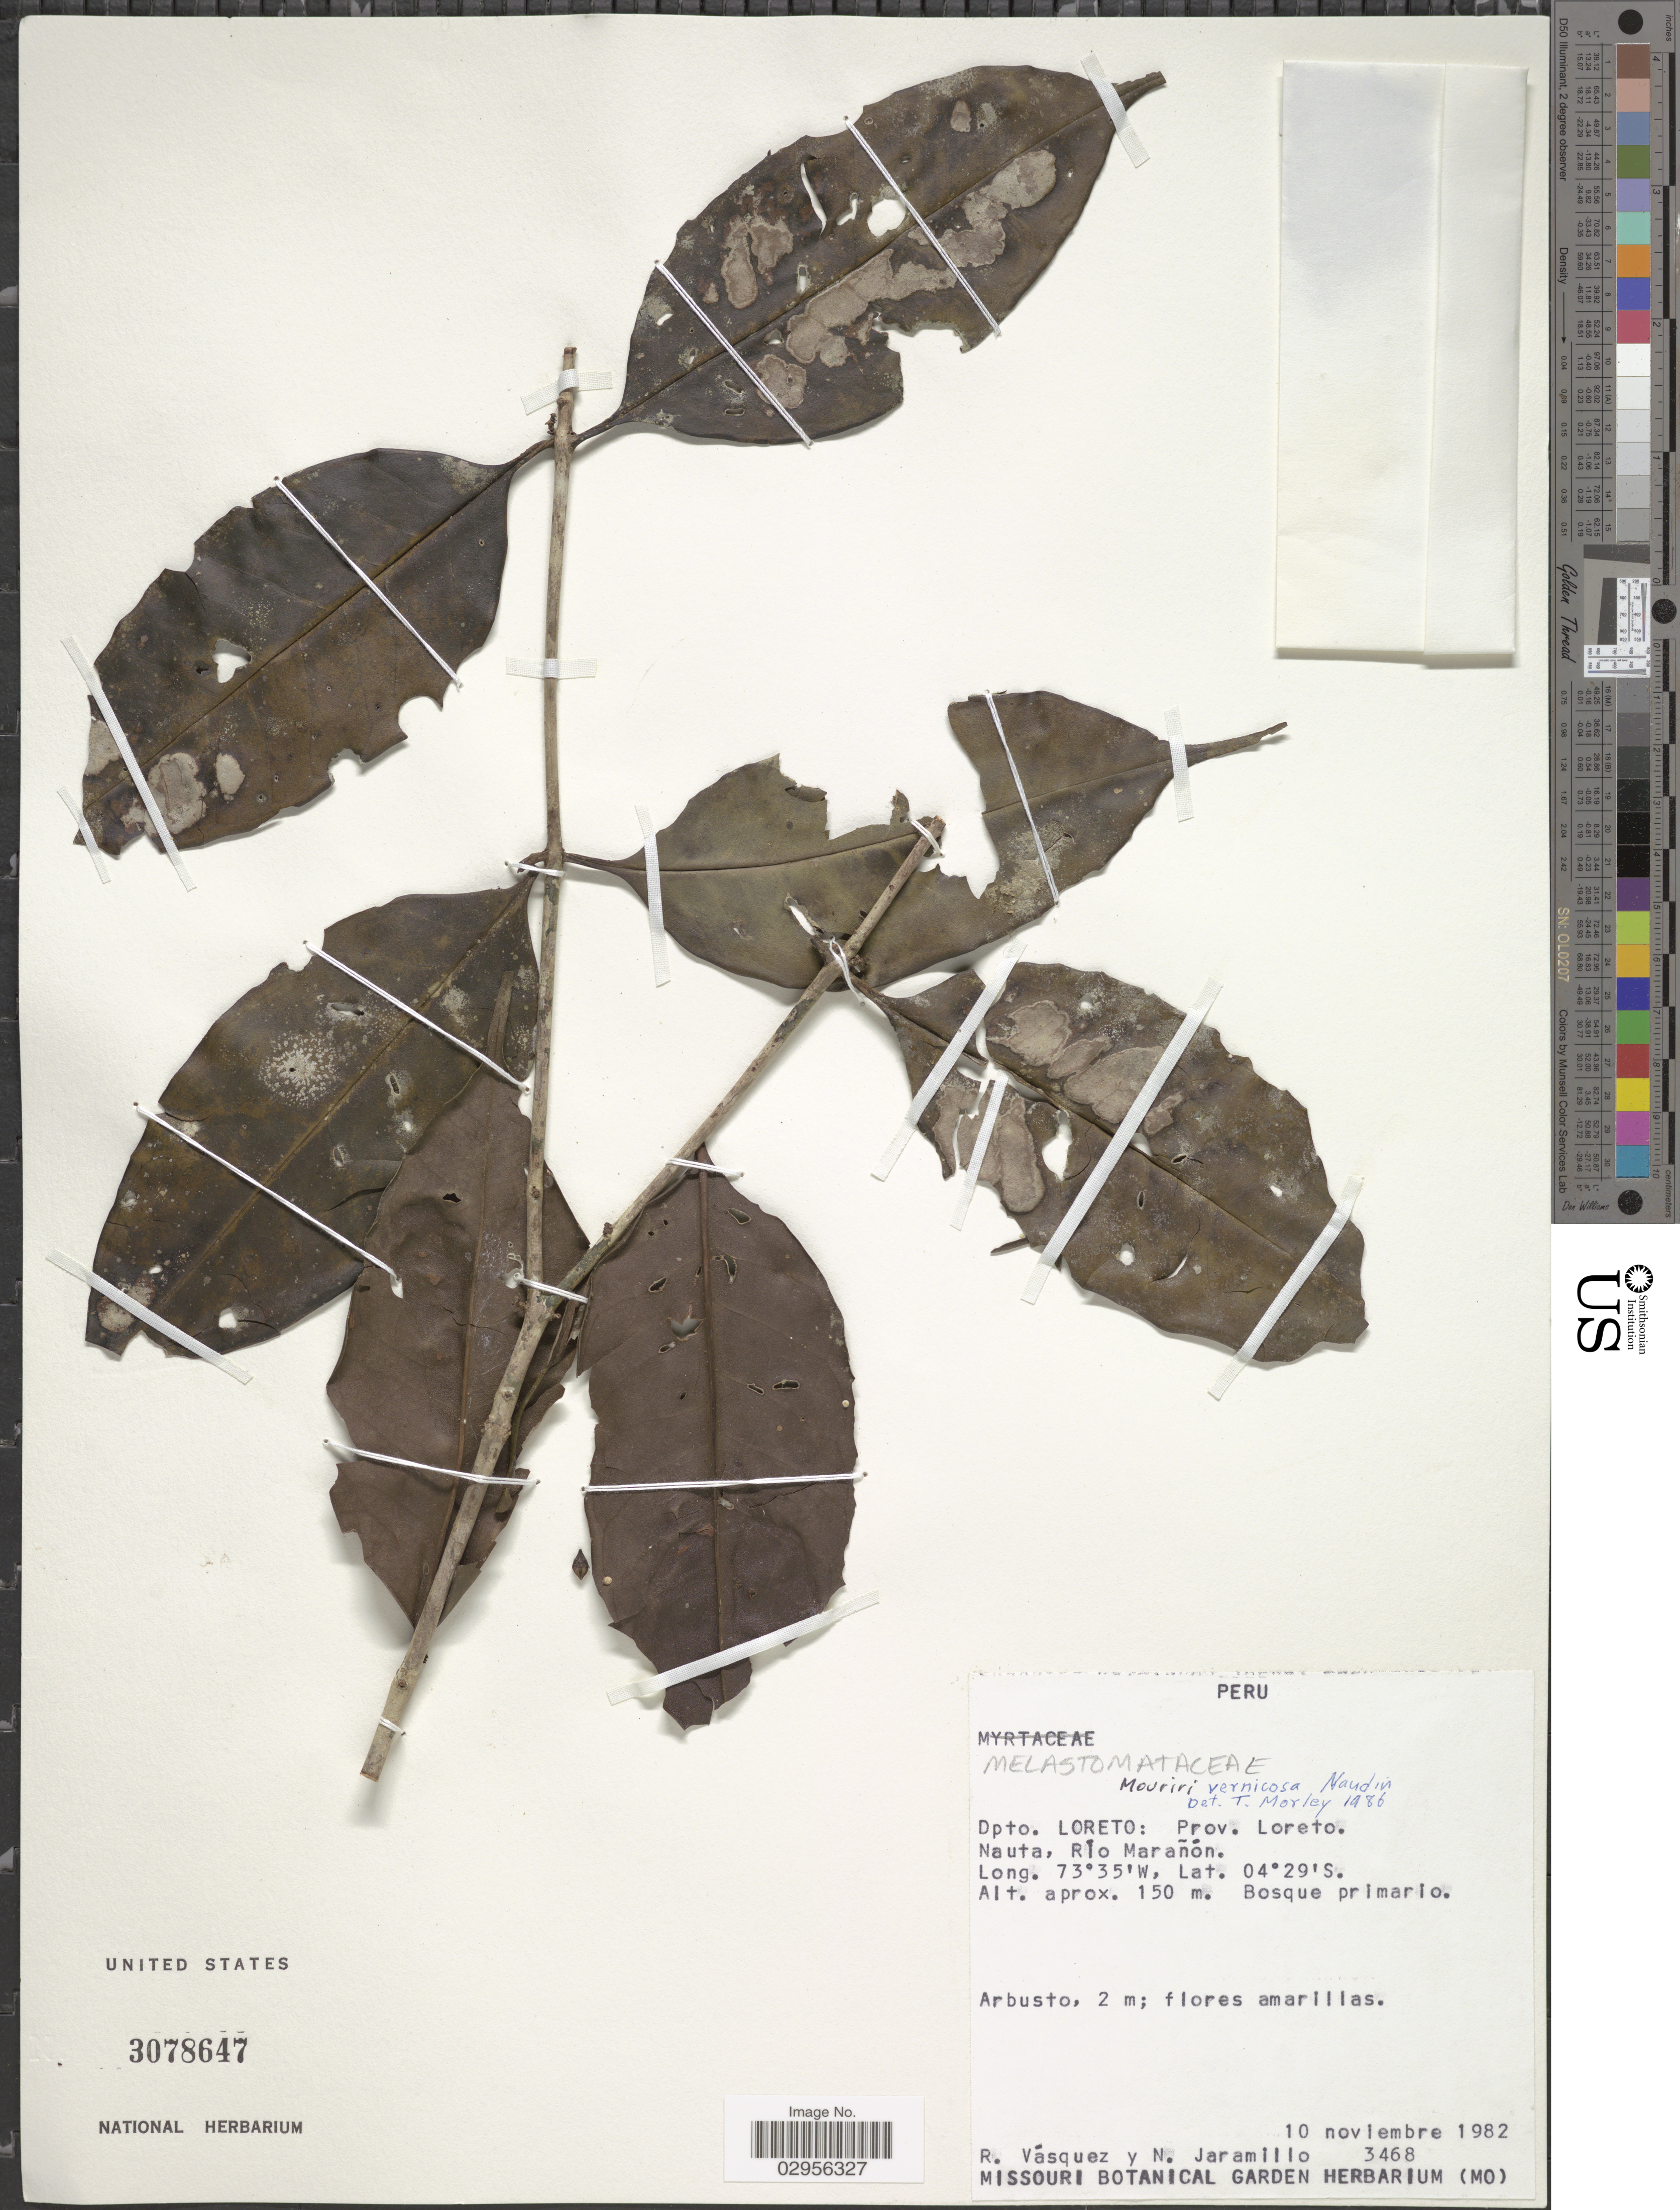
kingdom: Plantae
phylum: Tracheophyta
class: Magnoliopsida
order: Myrtales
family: Melastomataceae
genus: Mouriri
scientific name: Mouriri vernicosa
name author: Naudin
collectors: R. Vásquez & N. Jaramillo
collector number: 3468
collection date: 1982-11-10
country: Peru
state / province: Loreto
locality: Dpto. Loreto: Prov. Loreto. Nauta, Río Marañón.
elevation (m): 150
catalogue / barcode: US 3078647